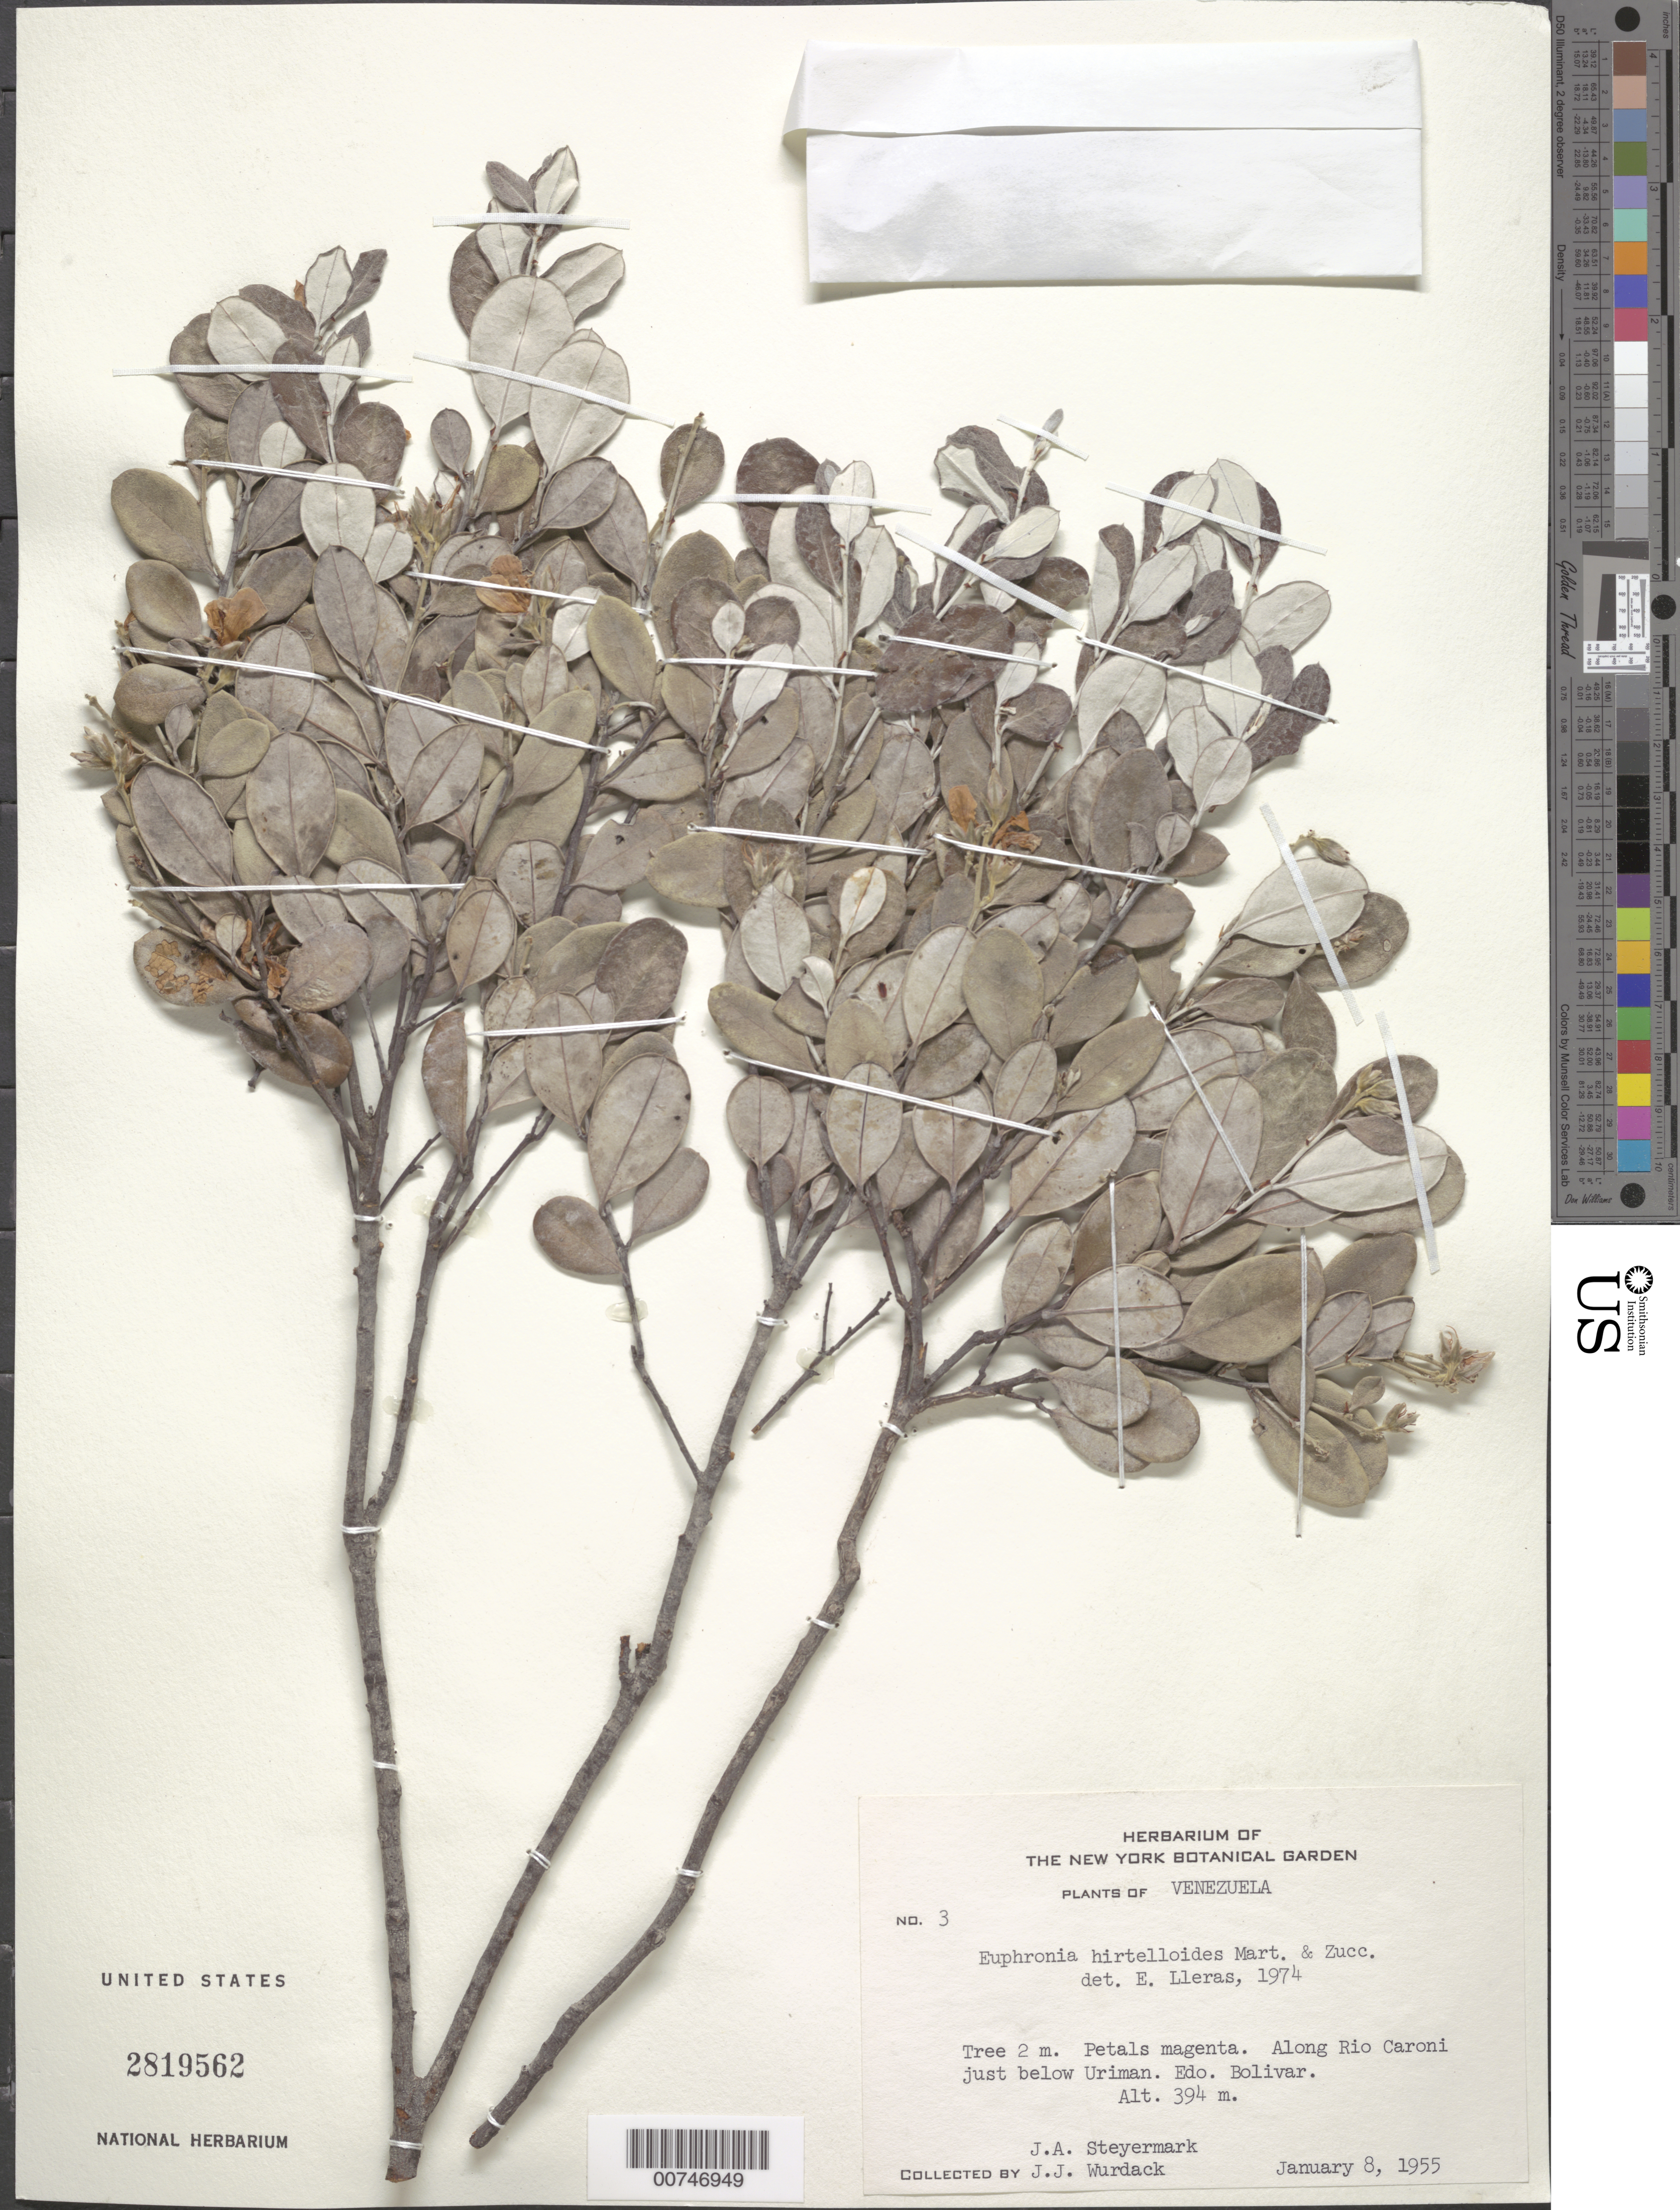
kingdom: Plantae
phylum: Tracheophyta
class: Magnoliopsida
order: Malpighiales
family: Euphroniaceae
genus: Euphronia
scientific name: Euphronia guianensis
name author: (R.H. Schomb.) Hallier f.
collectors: J. Steyermark & J. J. Wurdack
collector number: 55 3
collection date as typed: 8-Jan-55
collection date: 1955-01-08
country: Venezuela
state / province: Bolívar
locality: Río Caroní, below Uriman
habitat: Along river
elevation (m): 393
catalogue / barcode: US 2819562